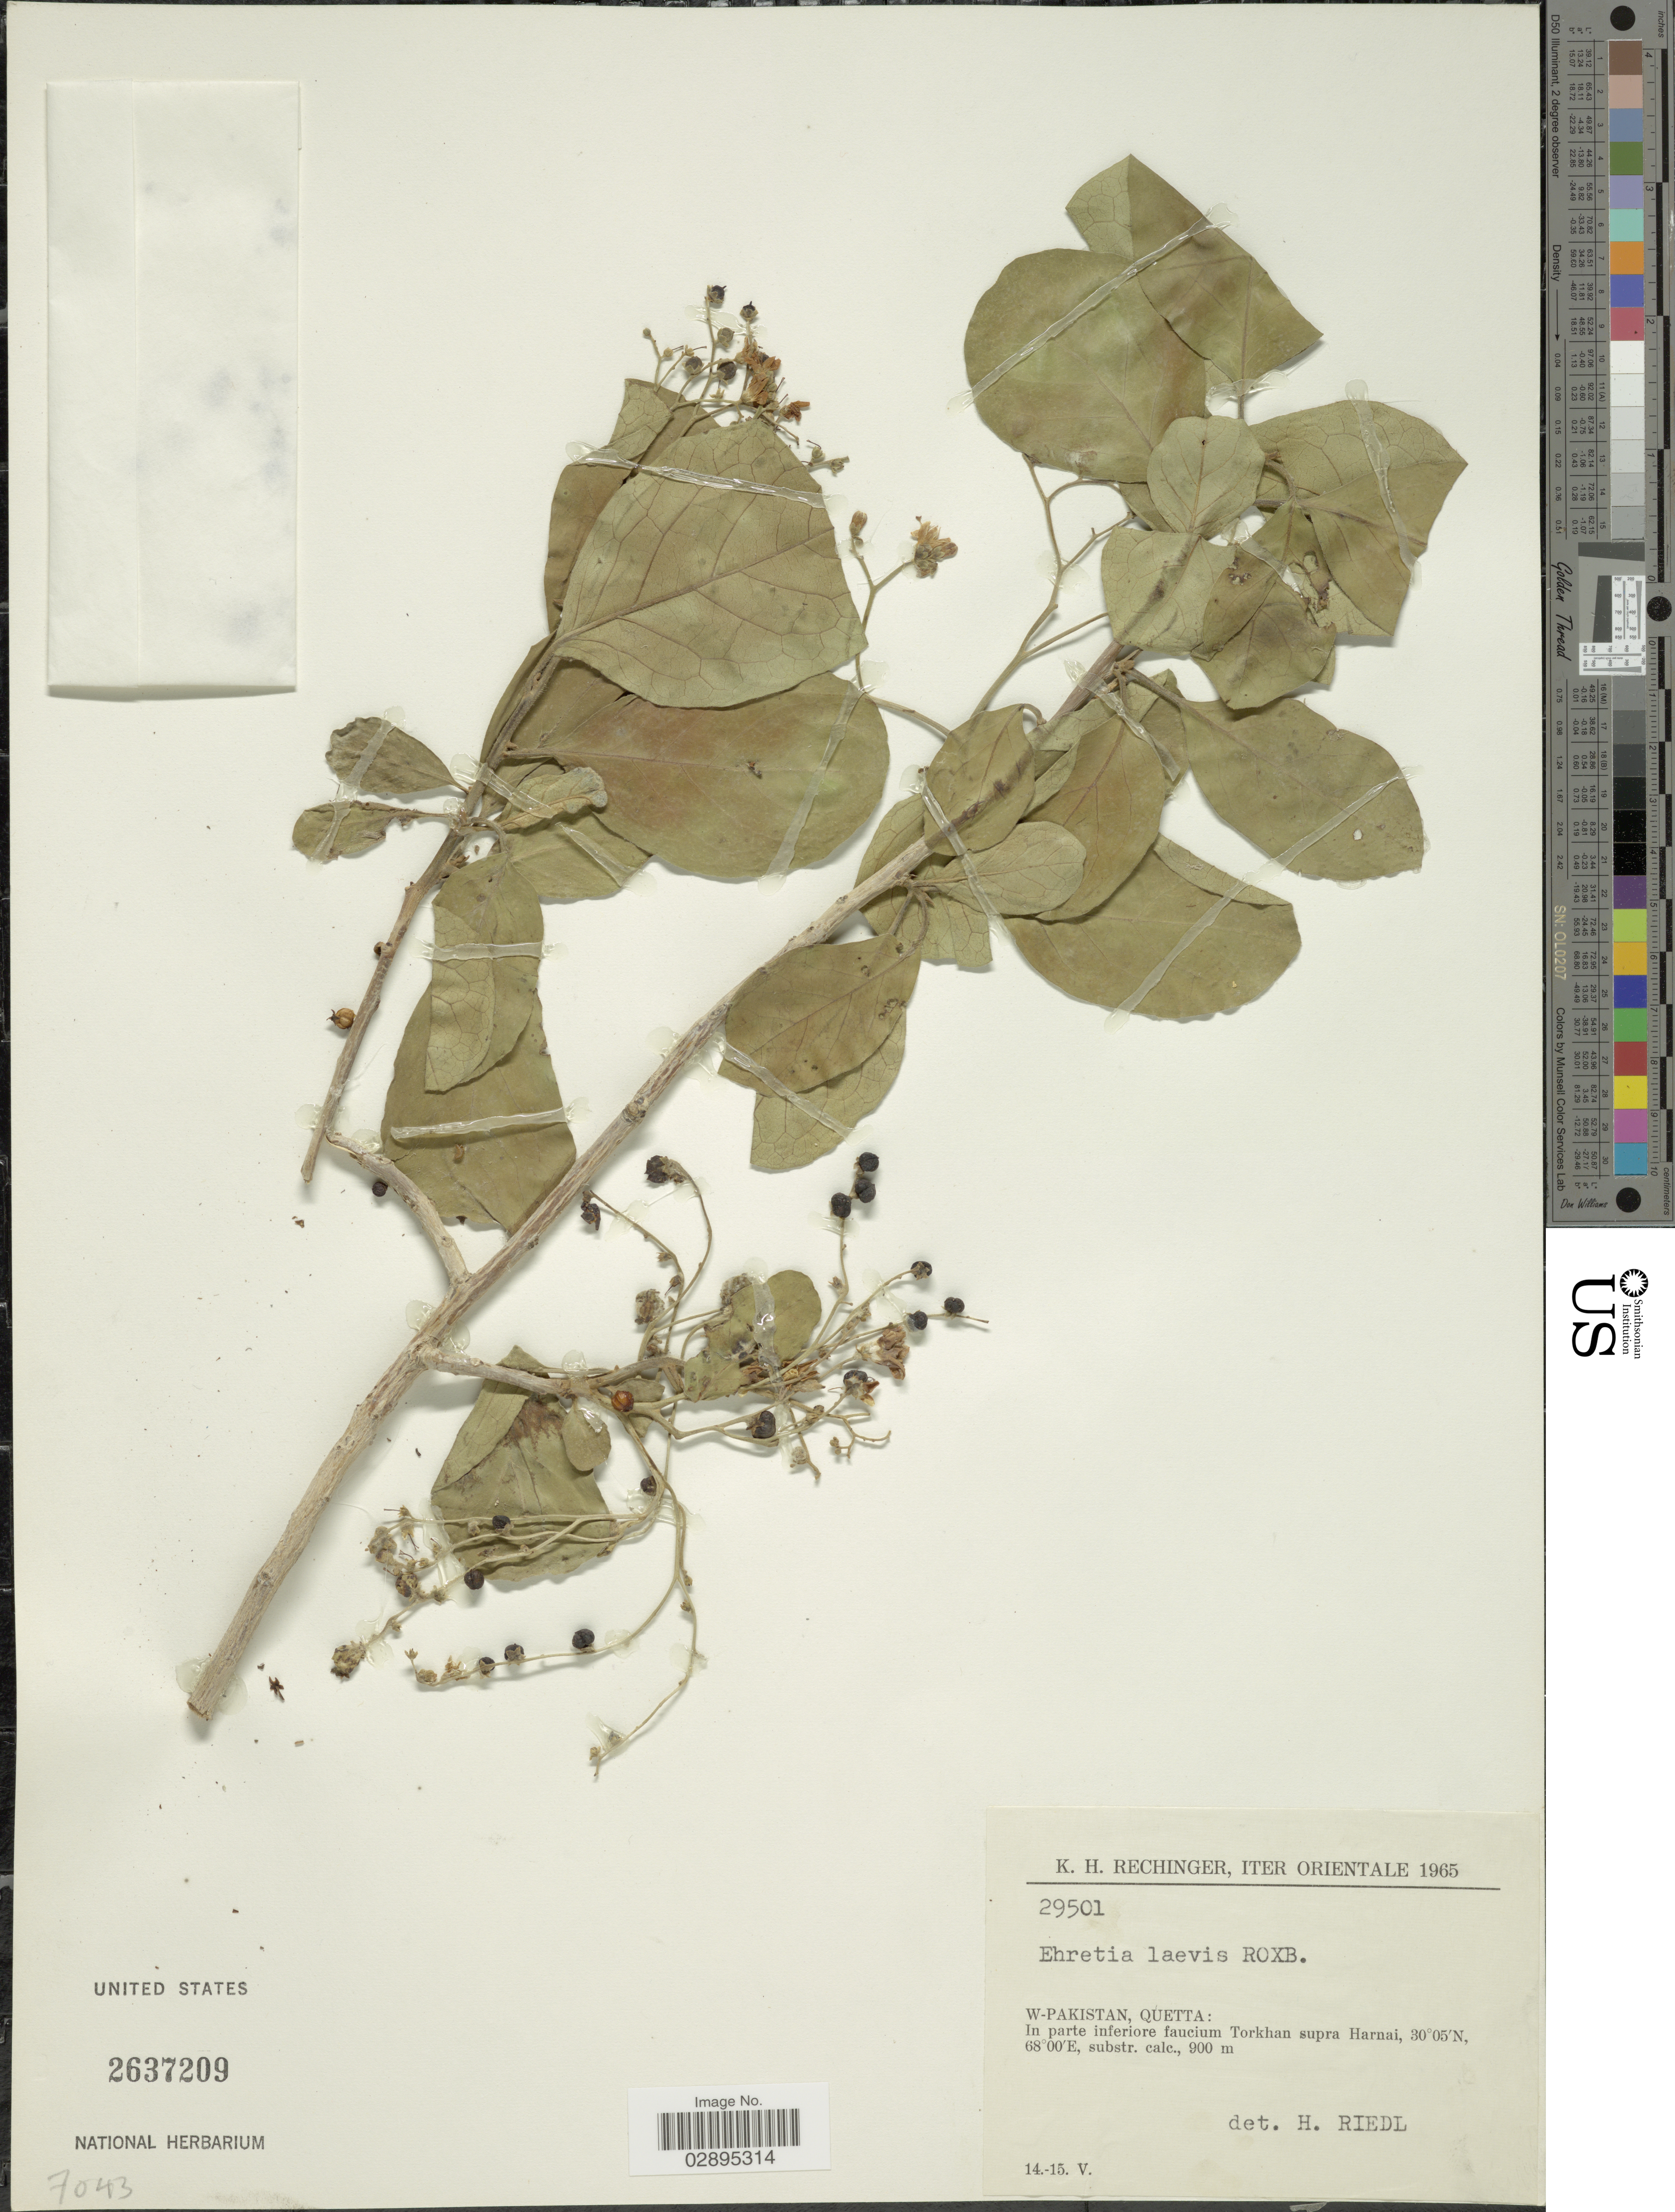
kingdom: Plantae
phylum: Tracheophyta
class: Magnoliopsida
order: Boraginales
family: Ehretiaceae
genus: Ehretia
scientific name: Ehretia laevis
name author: Roxb.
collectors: K. H. Rechinger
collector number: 29501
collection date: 1965-05-14/1965-05-15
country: Pakistan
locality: Iter Orientale. W-Pakistan, Quetta: In parte inferiore faucium Torkham supra Harnai.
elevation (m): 900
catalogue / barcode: US 2637209